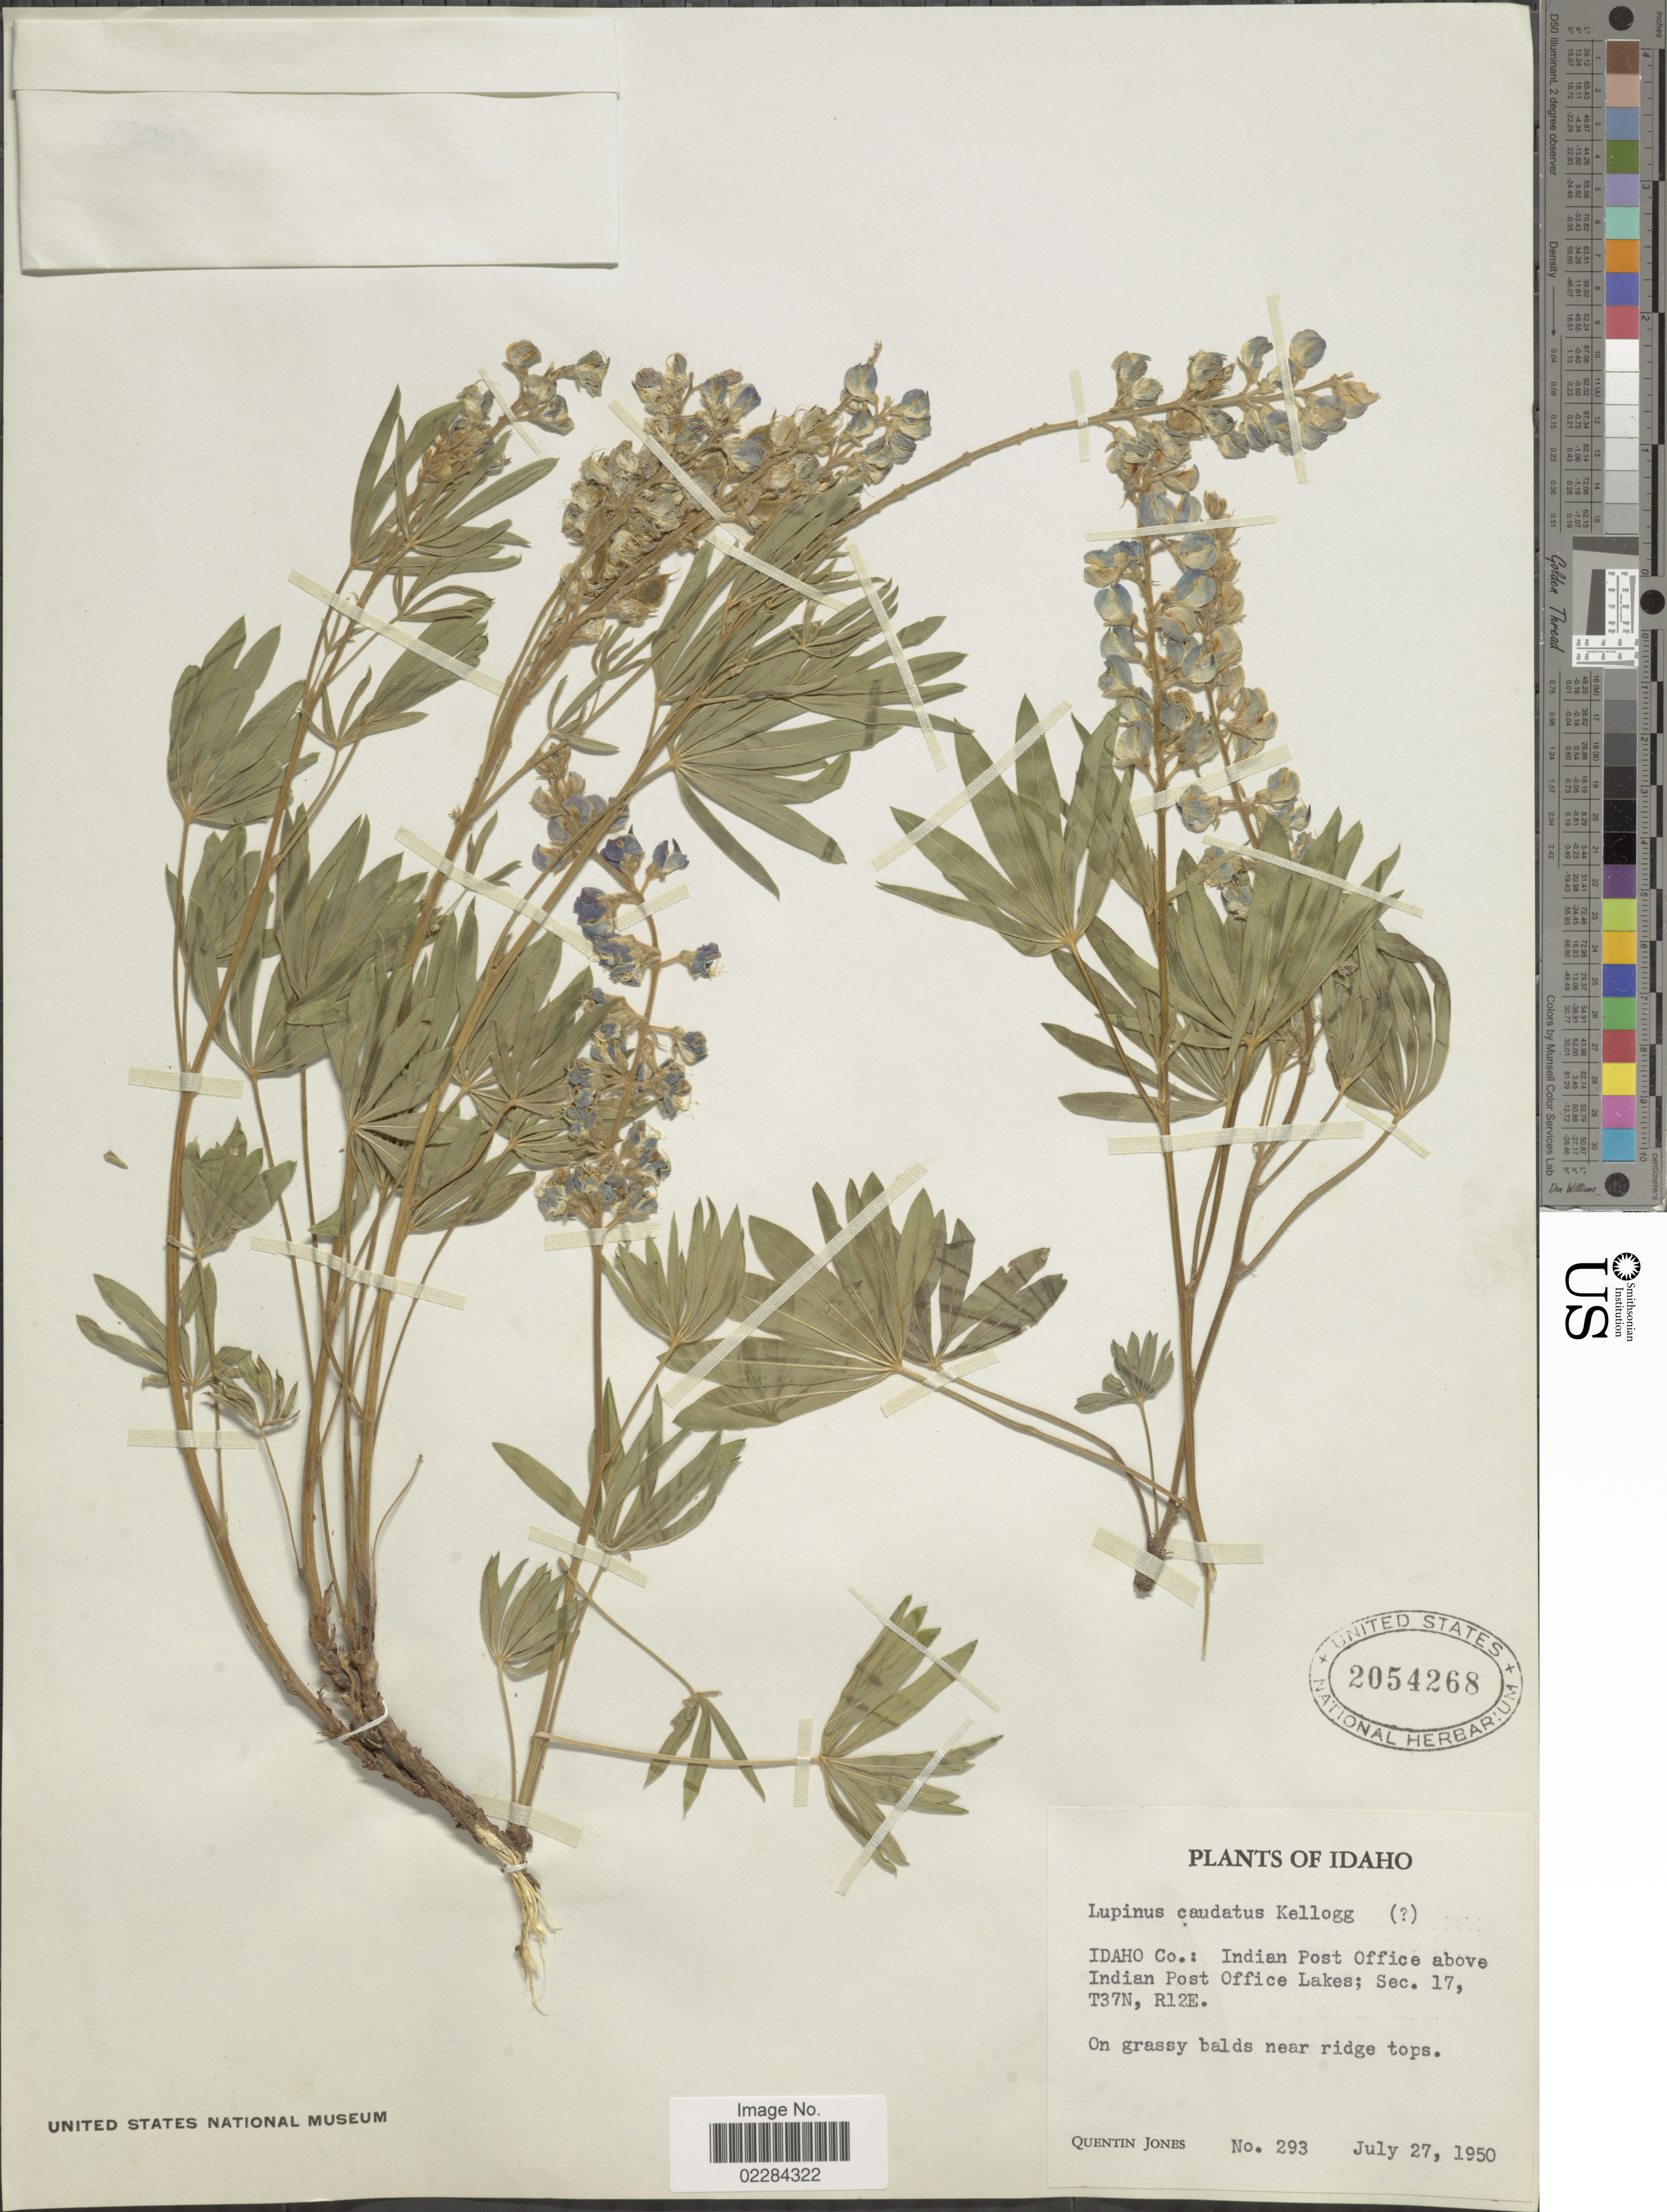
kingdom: Plantae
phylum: Tracheophyta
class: Magnoliopsida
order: Fabales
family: Fabaceae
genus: Lupinus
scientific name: Lupinus caudatus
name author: Kellogg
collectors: Q. Jones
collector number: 293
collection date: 1950-07-27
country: United States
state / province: Idaho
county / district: Idaho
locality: Indian Post Office above Indian Post Office Lakes; sec. 17, T37N, R12E.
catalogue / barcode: US 2054268